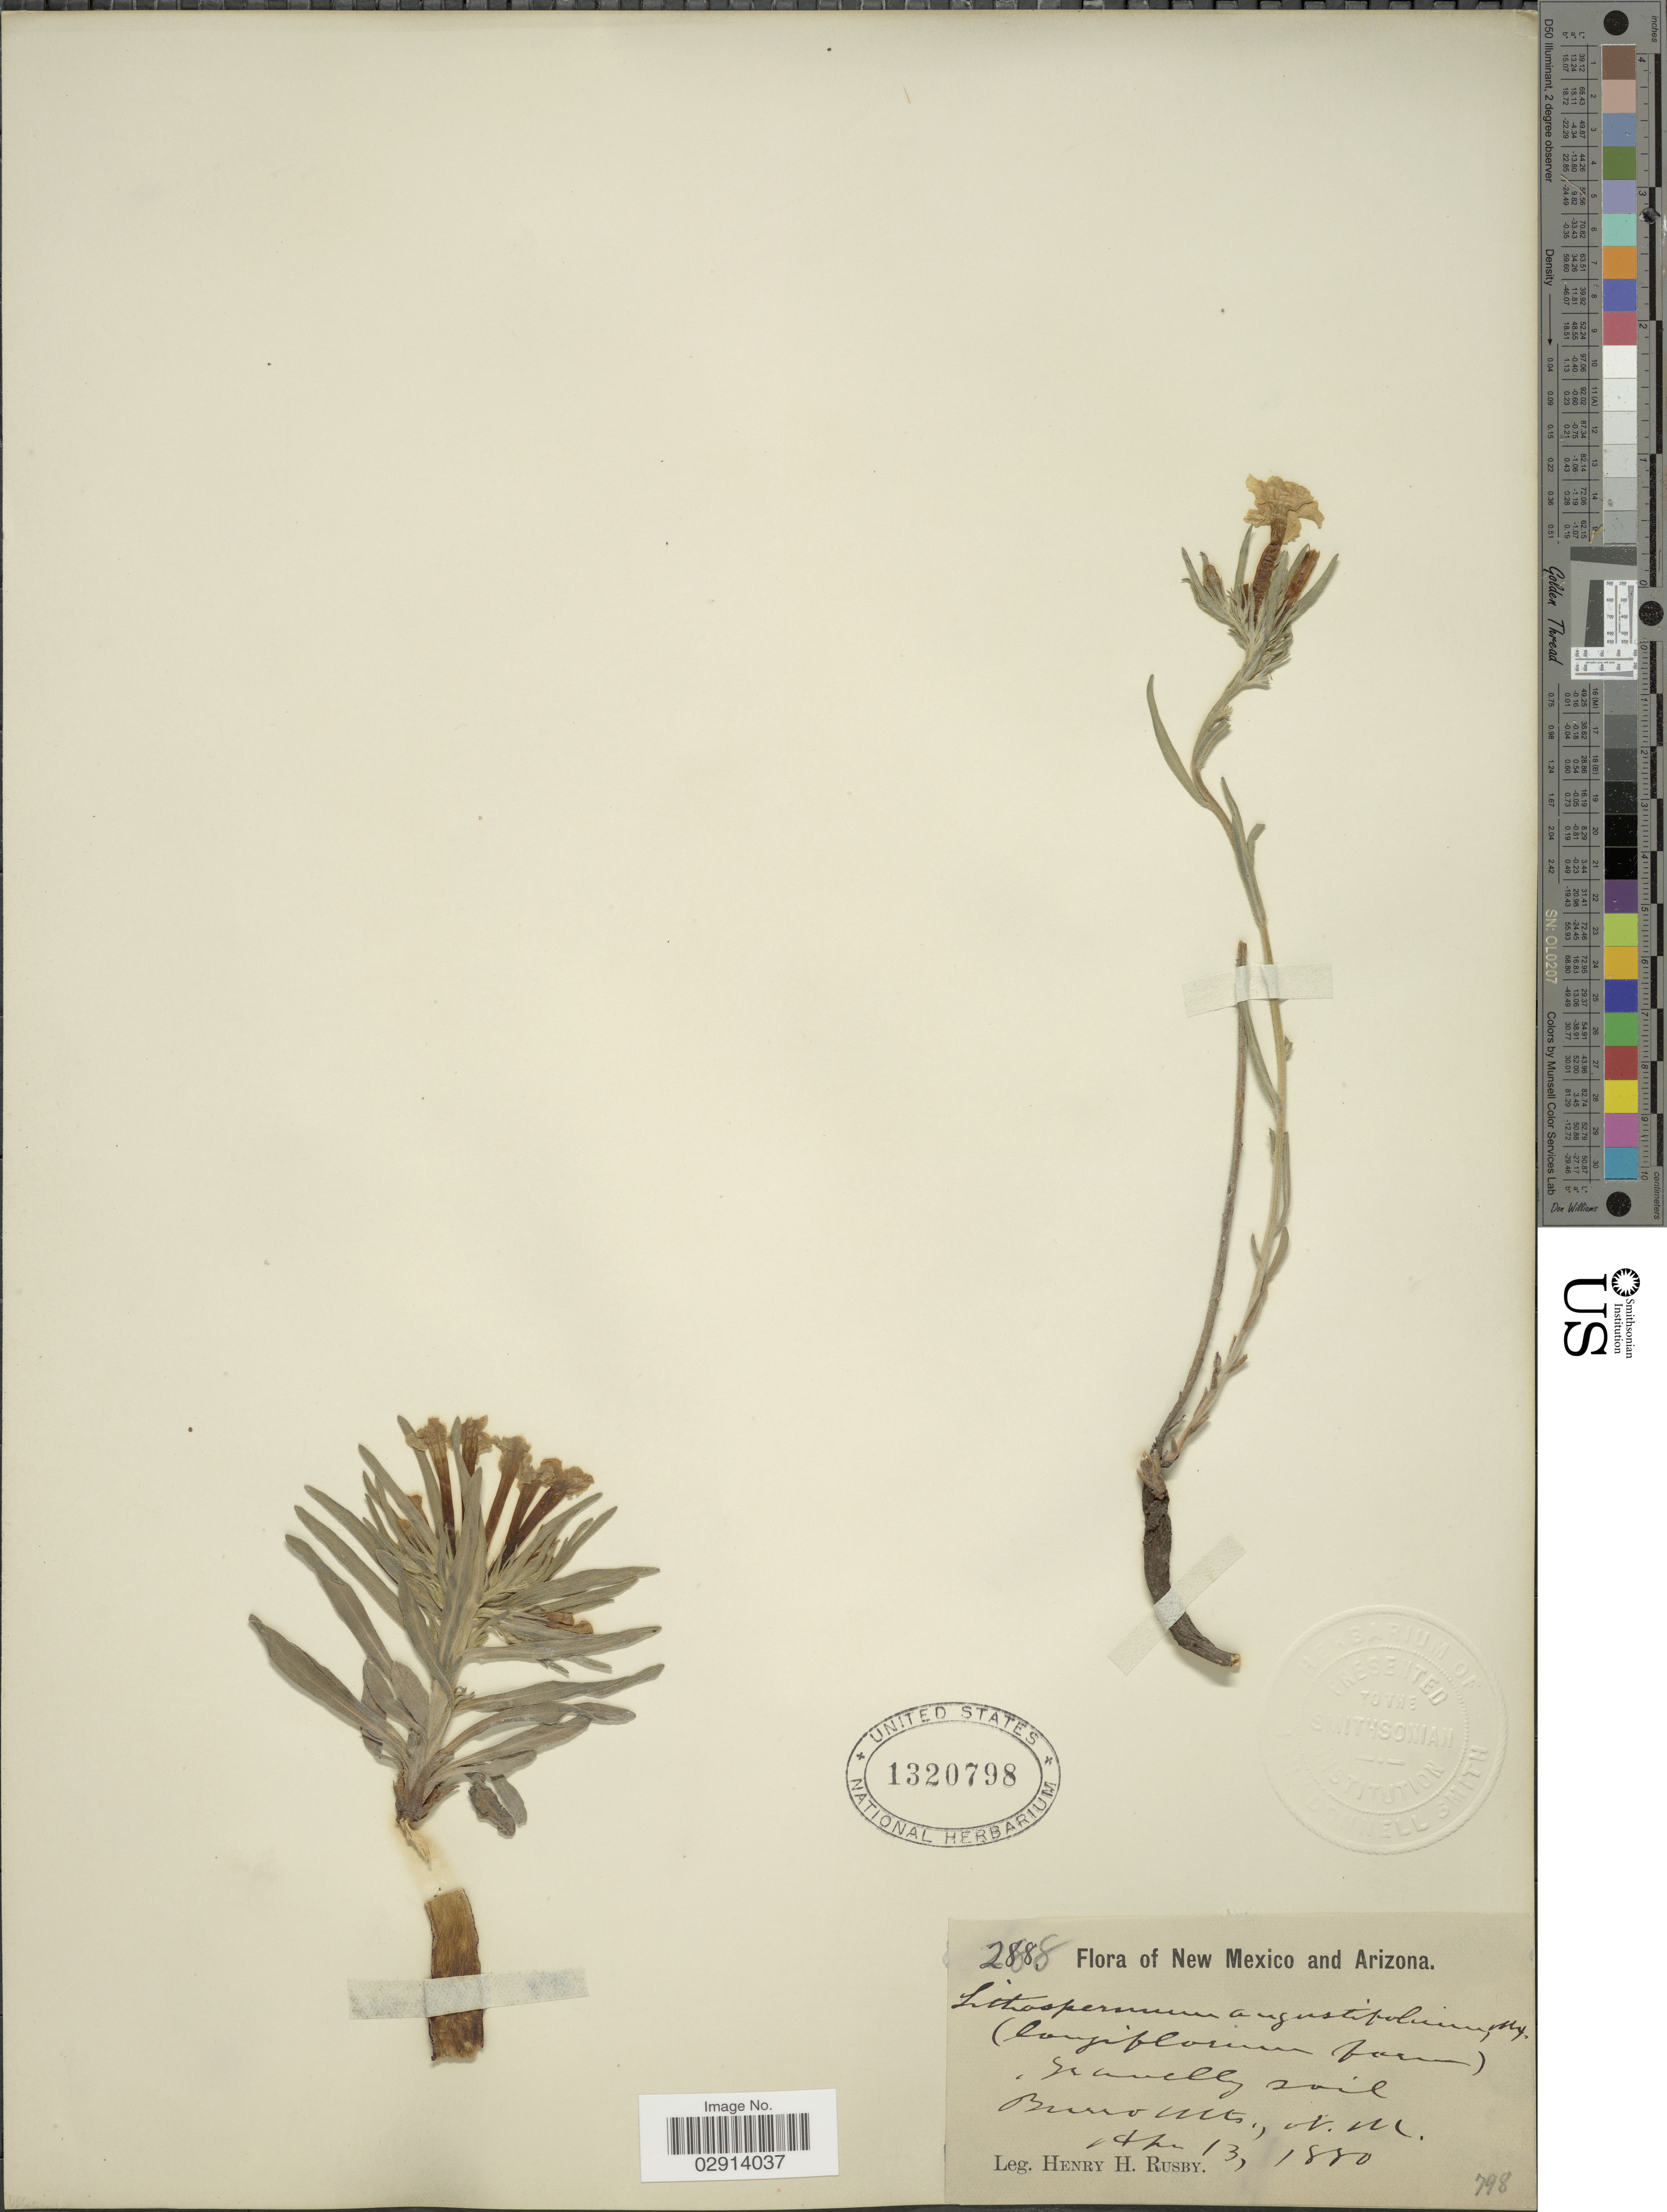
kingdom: Plantae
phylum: Tracheophyta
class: Magnoliopsida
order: Boraginales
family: Boraginaceae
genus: Lithospermum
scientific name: Lithospermum incisum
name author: Lehm.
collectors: H. H. Rusby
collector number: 2888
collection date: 1880-04-13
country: United States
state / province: New Mexico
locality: Burro Mts.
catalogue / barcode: US 1320798